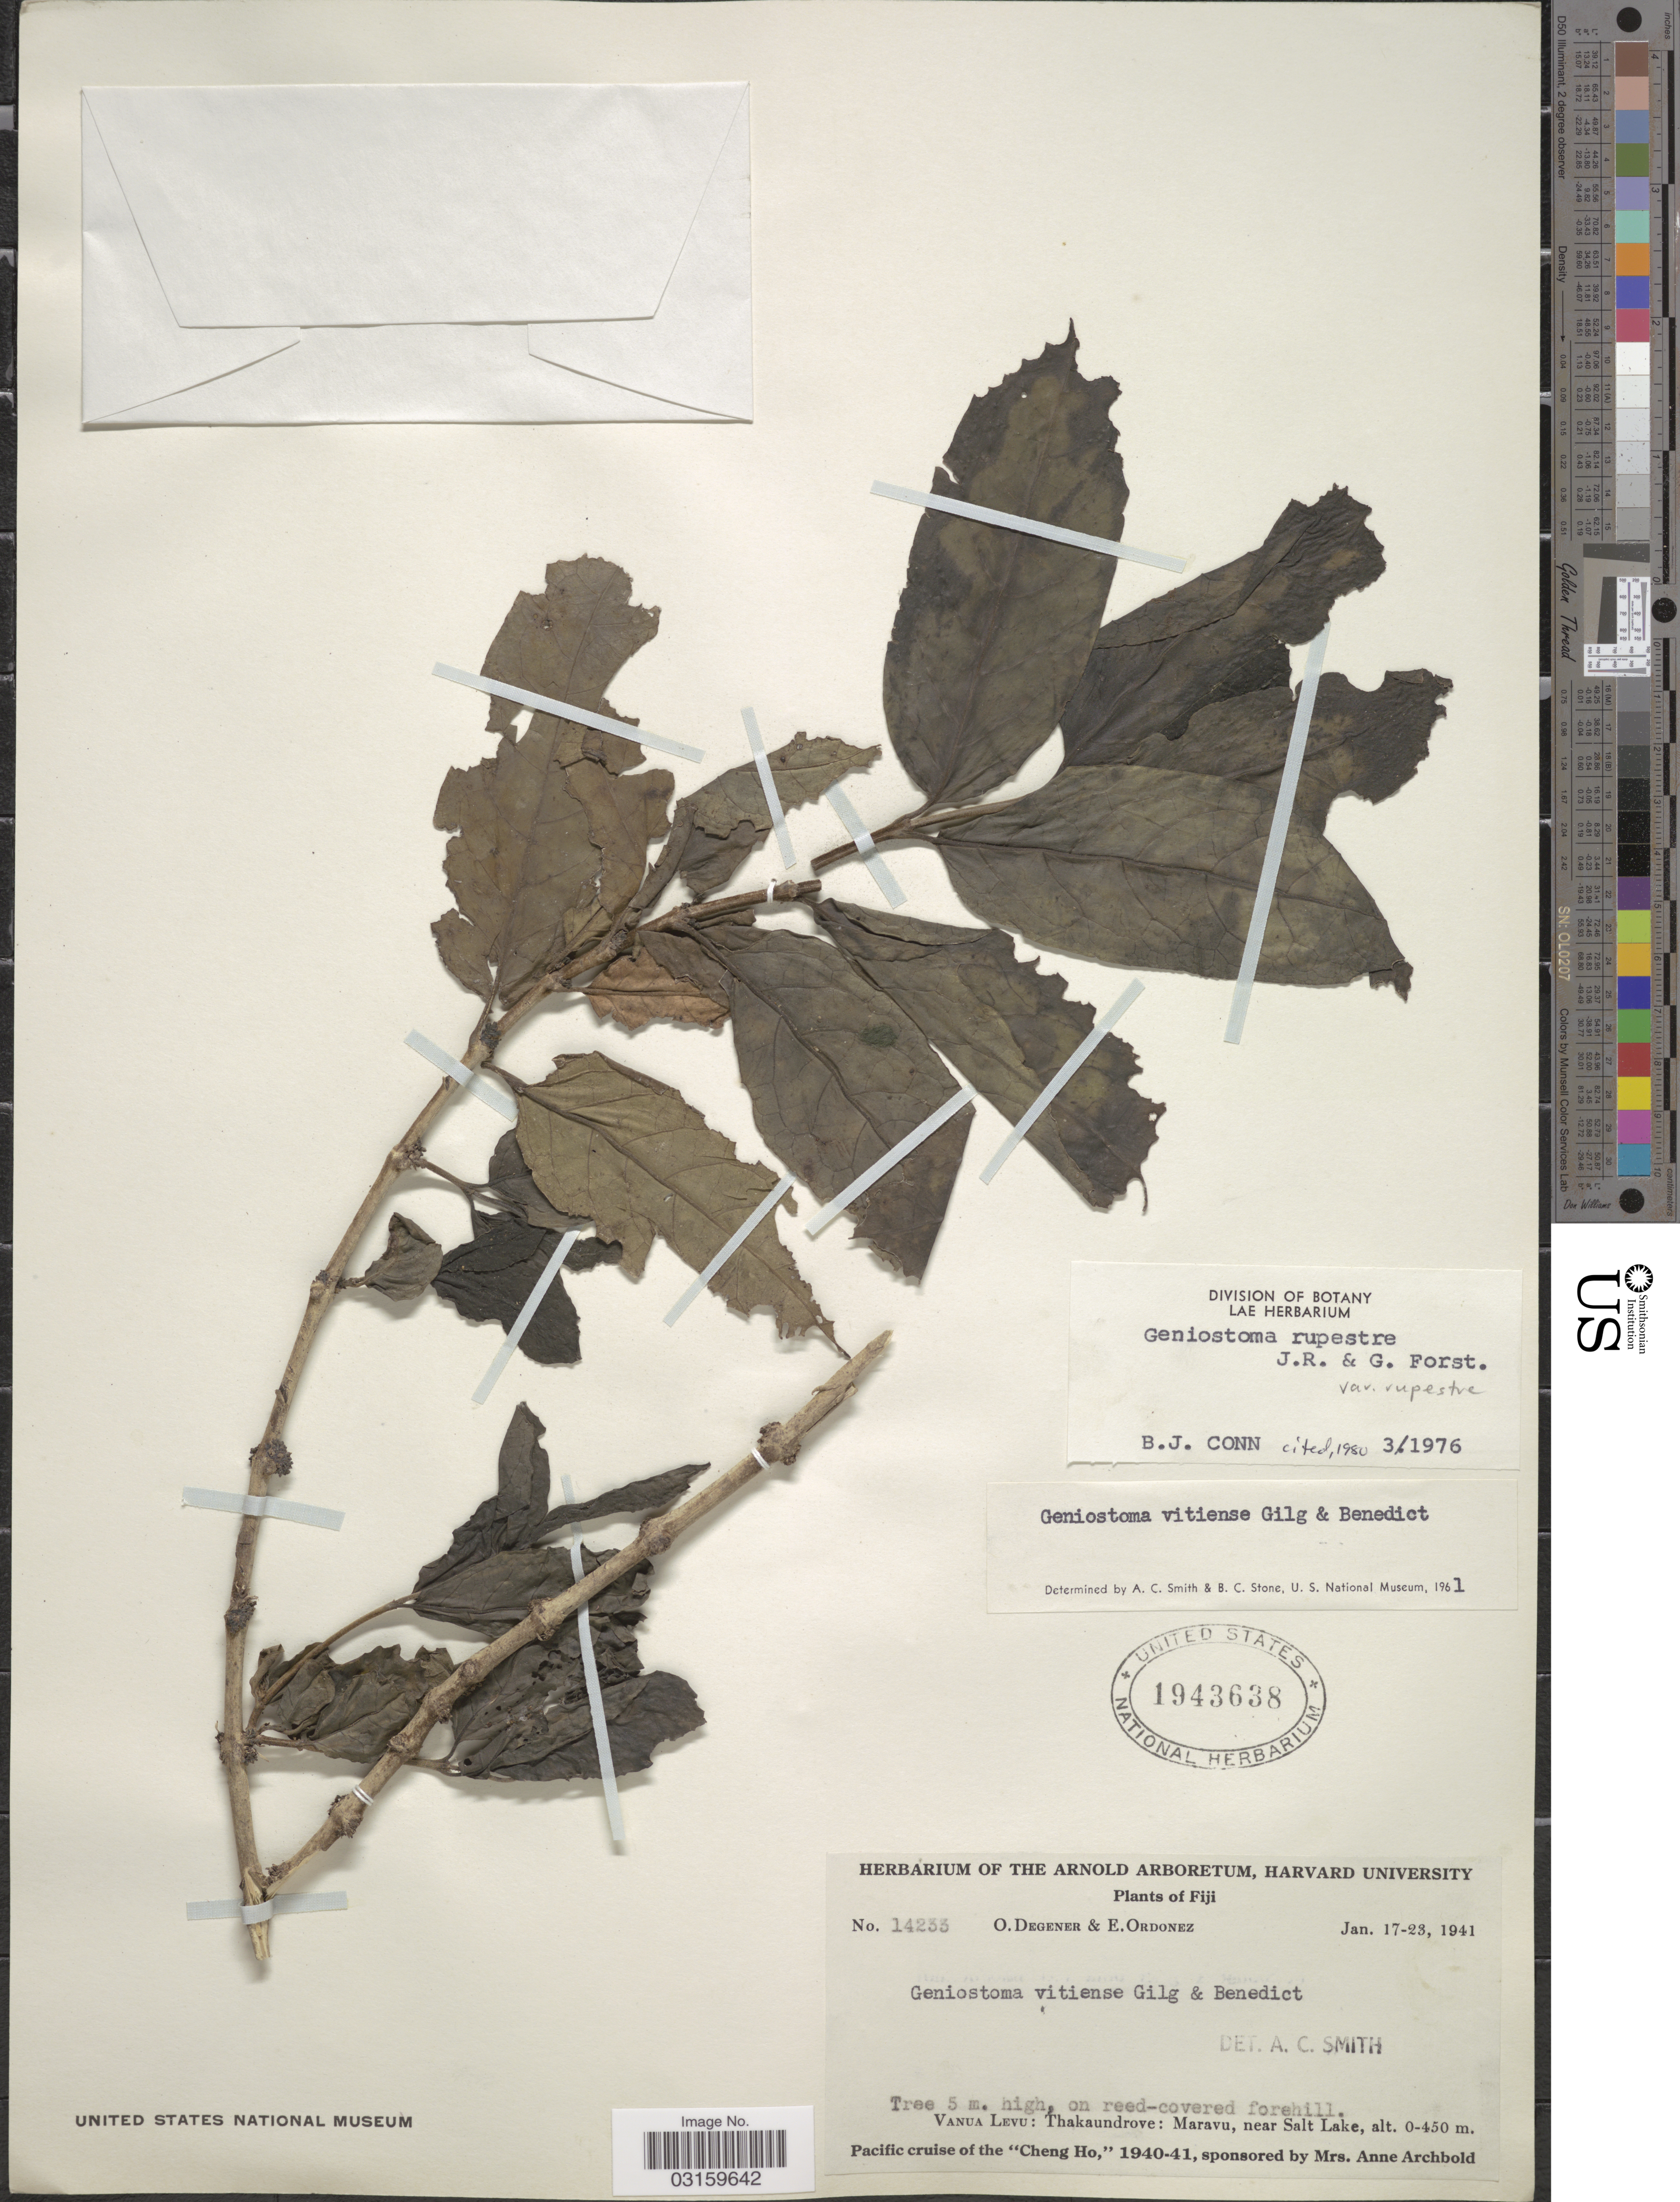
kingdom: Plantae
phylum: Tracheophyta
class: Magnoliopsida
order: Gentianales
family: Loganiaceae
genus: Geniostoma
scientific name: Geniostoma rupestre var. rupestre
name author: J.R. Forst. & G. Forst.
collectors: O. Degener & E. Ordonez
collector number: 14233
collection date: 1941-01-17/1941-01-23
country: Fiji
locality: Vanua Levu: Thakaundrove: Maravu, near Salt Lake.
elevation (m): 0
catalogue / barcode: US 1943638